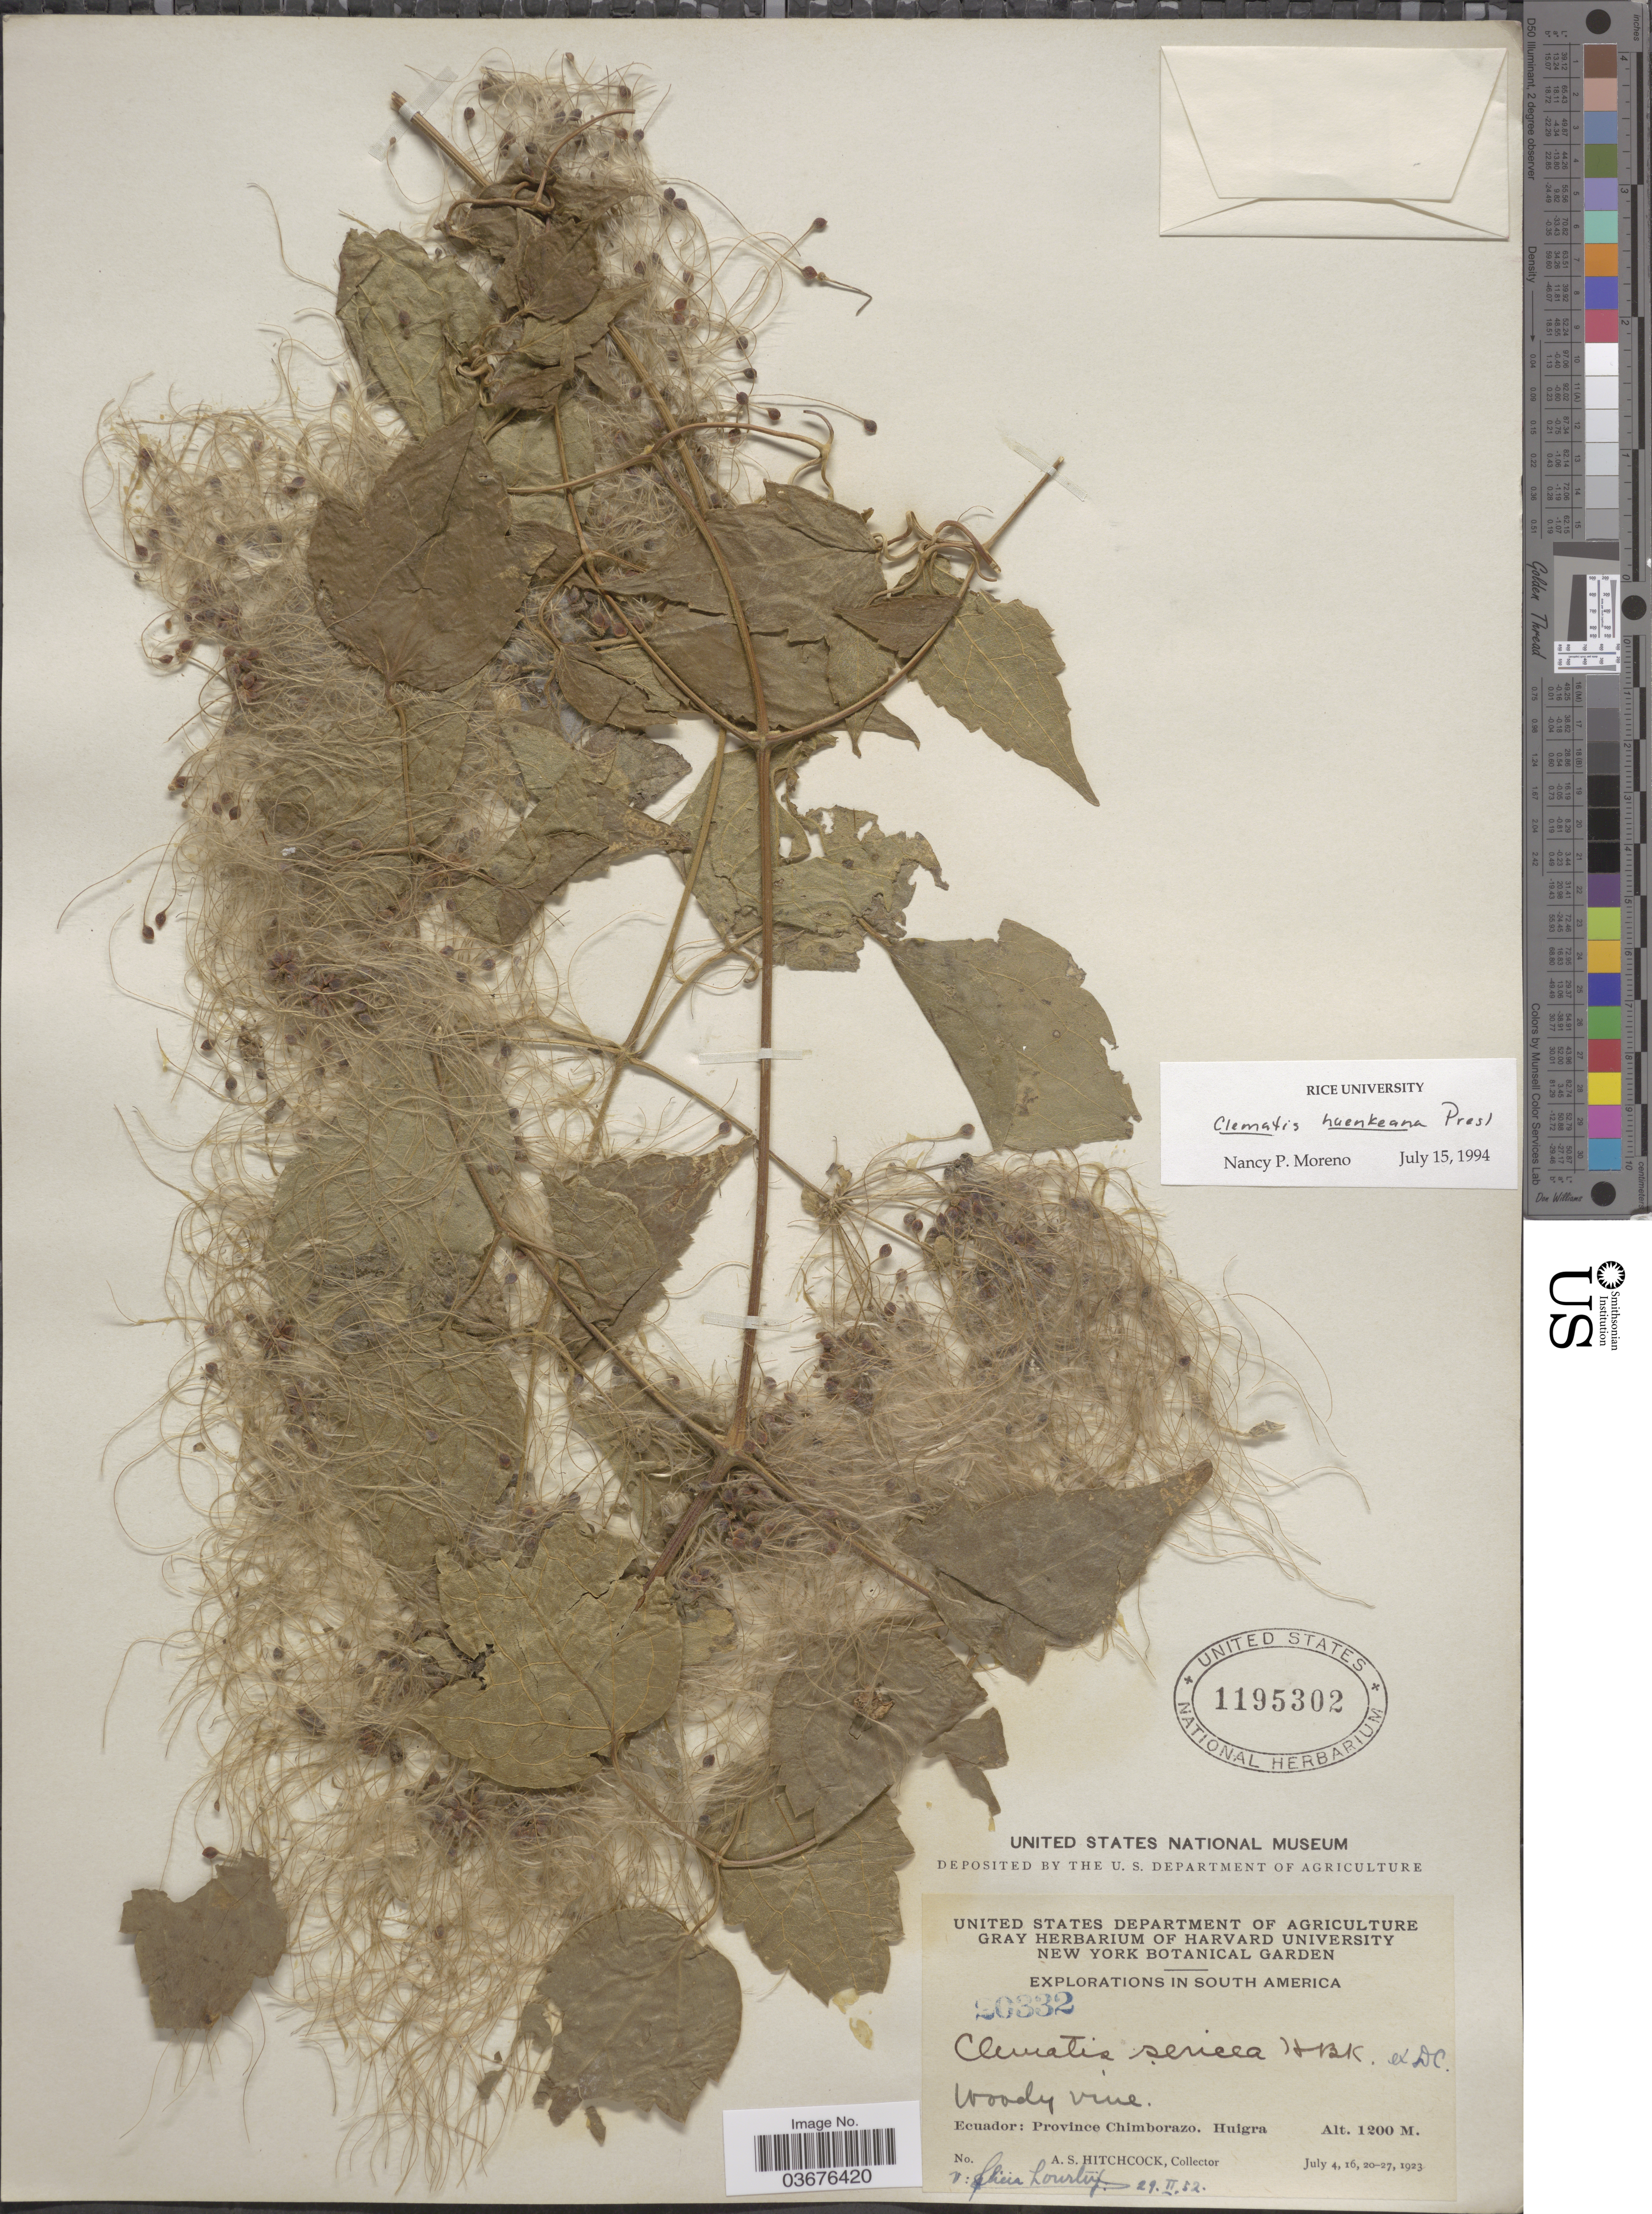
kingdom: Plantae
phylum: Tracheophyta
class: Magnoliopsida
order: Ranunculales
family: Ranunculaceae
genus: Clematis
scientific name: Clematis haenkeana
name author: C. Presl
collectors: A. S. Hitchcock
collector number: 20332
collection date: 1923-07-04/1923-07-27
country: Ecuador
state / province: Chimborazo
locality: Huigra.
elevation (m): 1200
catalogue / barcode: US 1195302